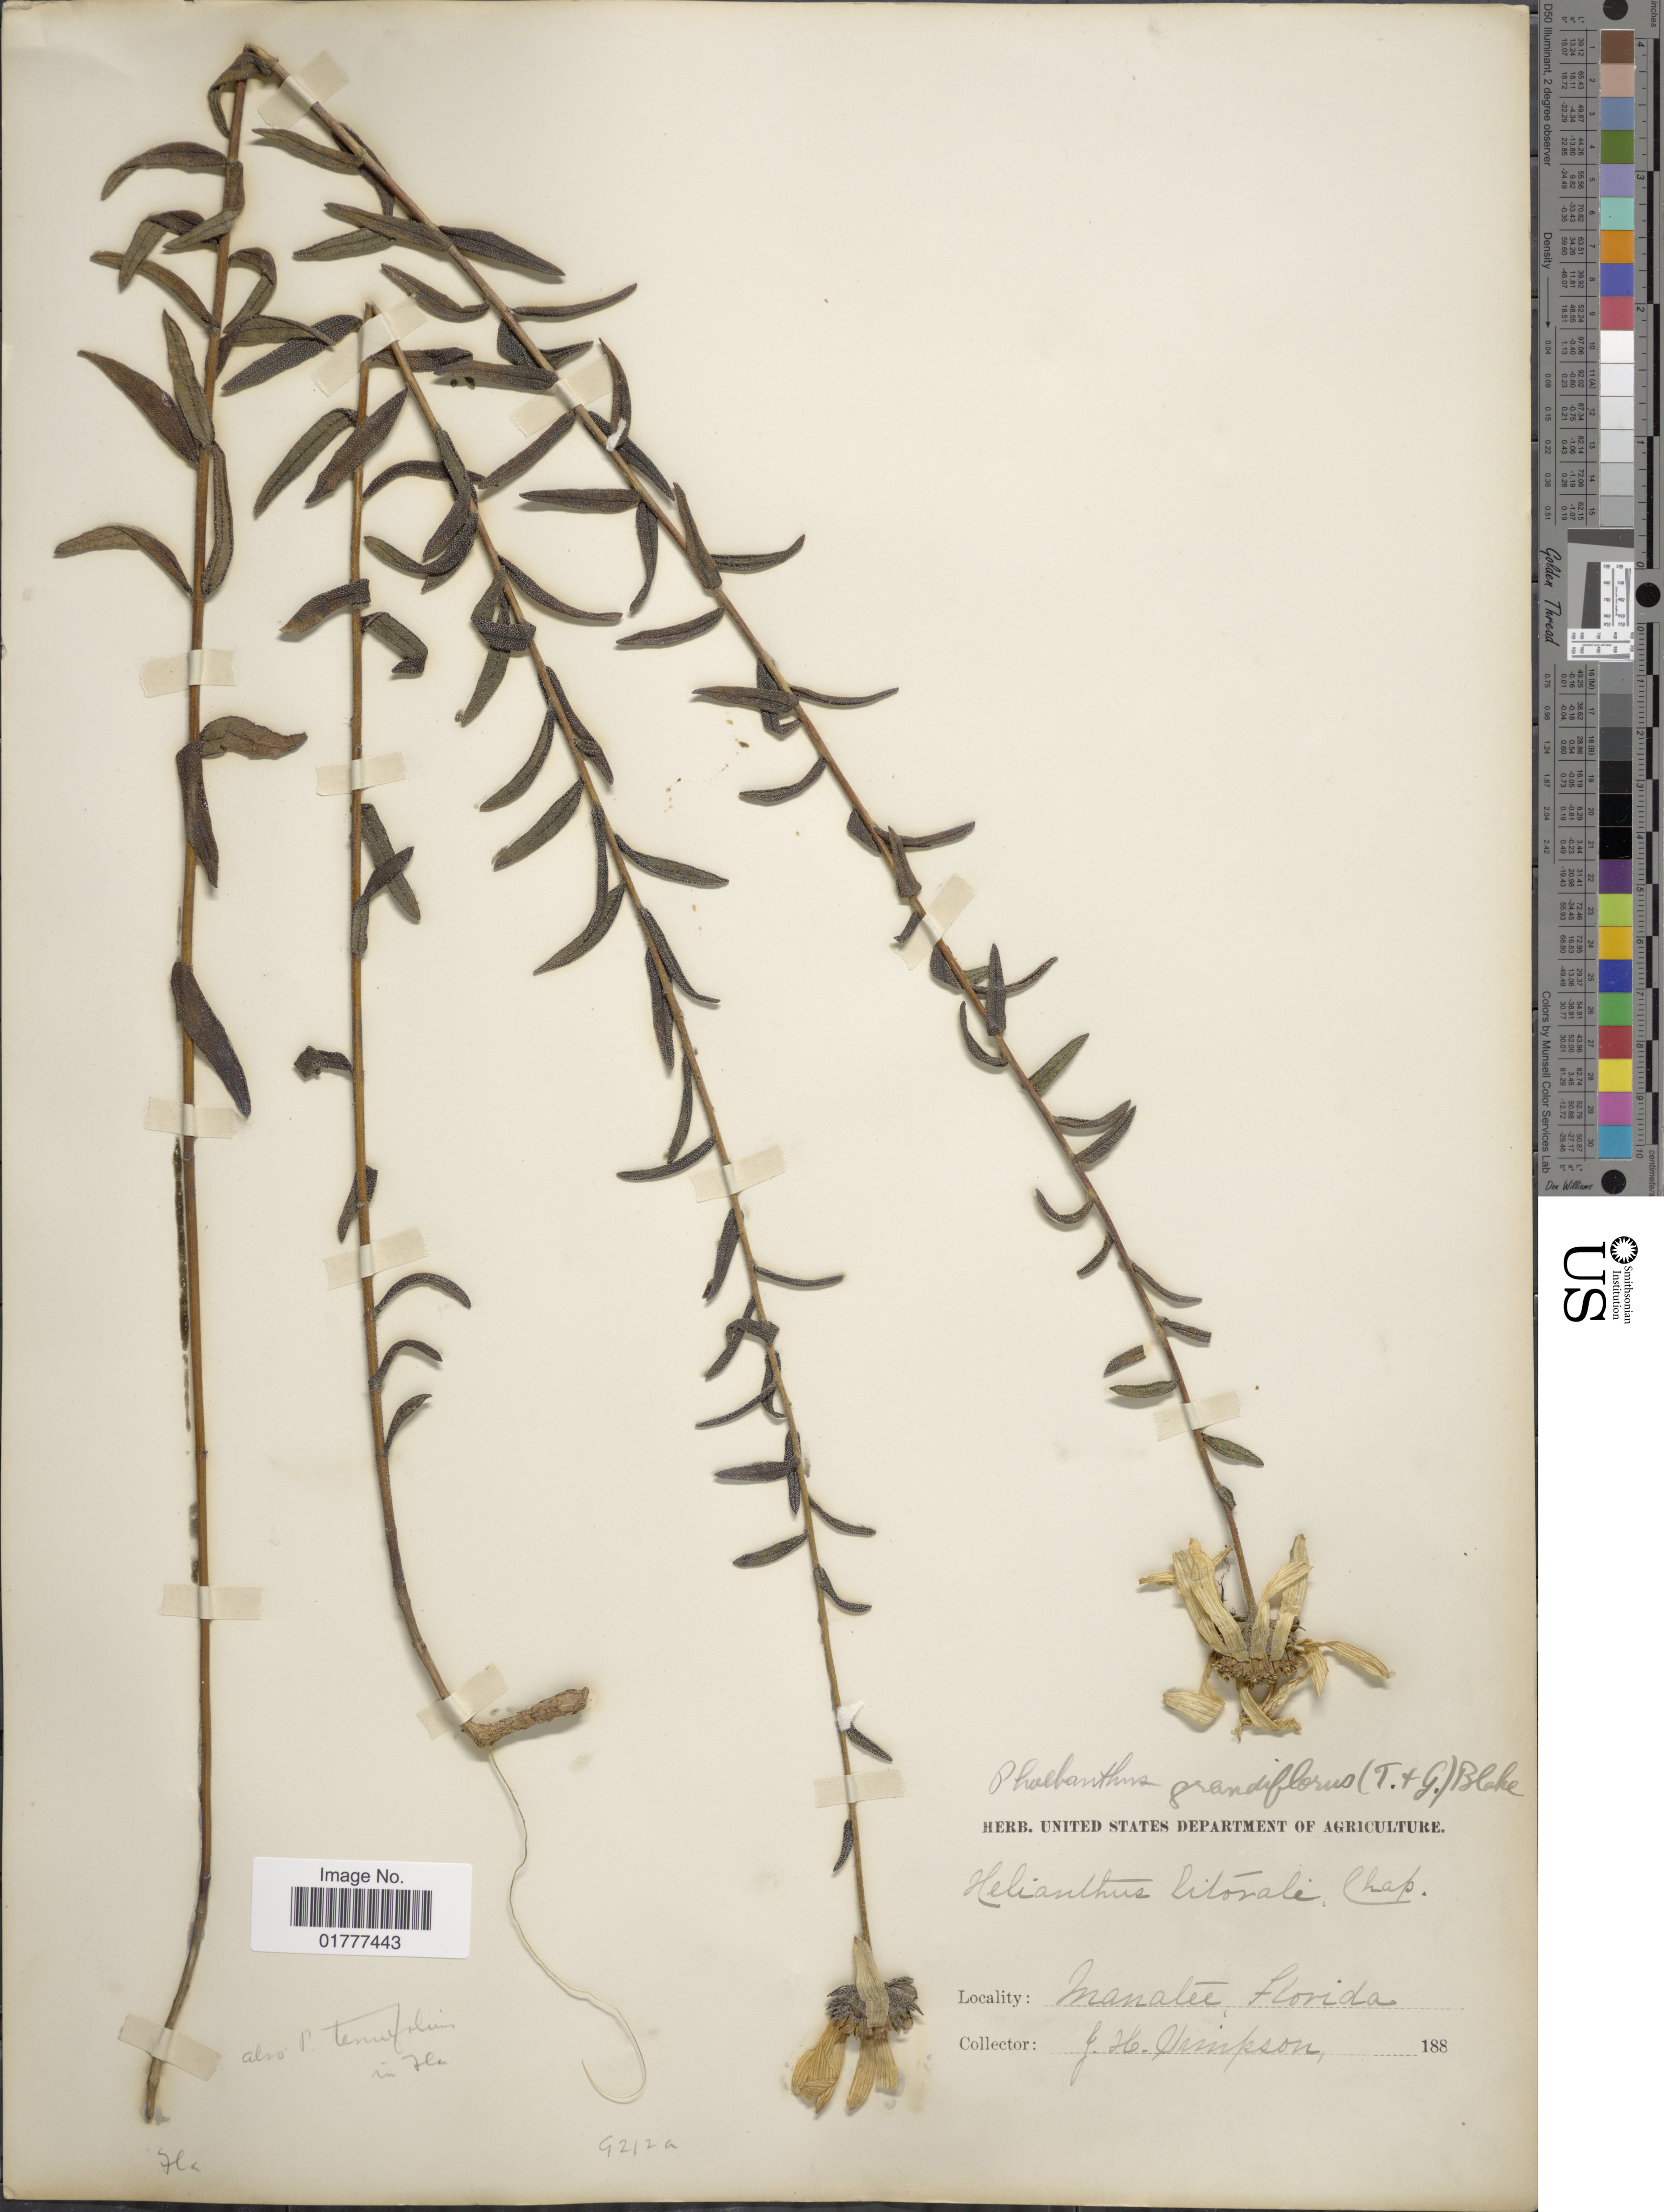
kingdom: Plantae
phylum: Tracheophyta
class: Magnoliopsida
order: Asterales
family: Asteraceae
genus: Phoebanthus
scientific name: Phoebanthus grandiflora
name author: (Torr. & A. Gray) S.F. Blake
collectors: J. H. Simpson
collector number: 9212a?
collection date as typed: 188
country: United States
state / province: Florida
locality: Manatee Florida.